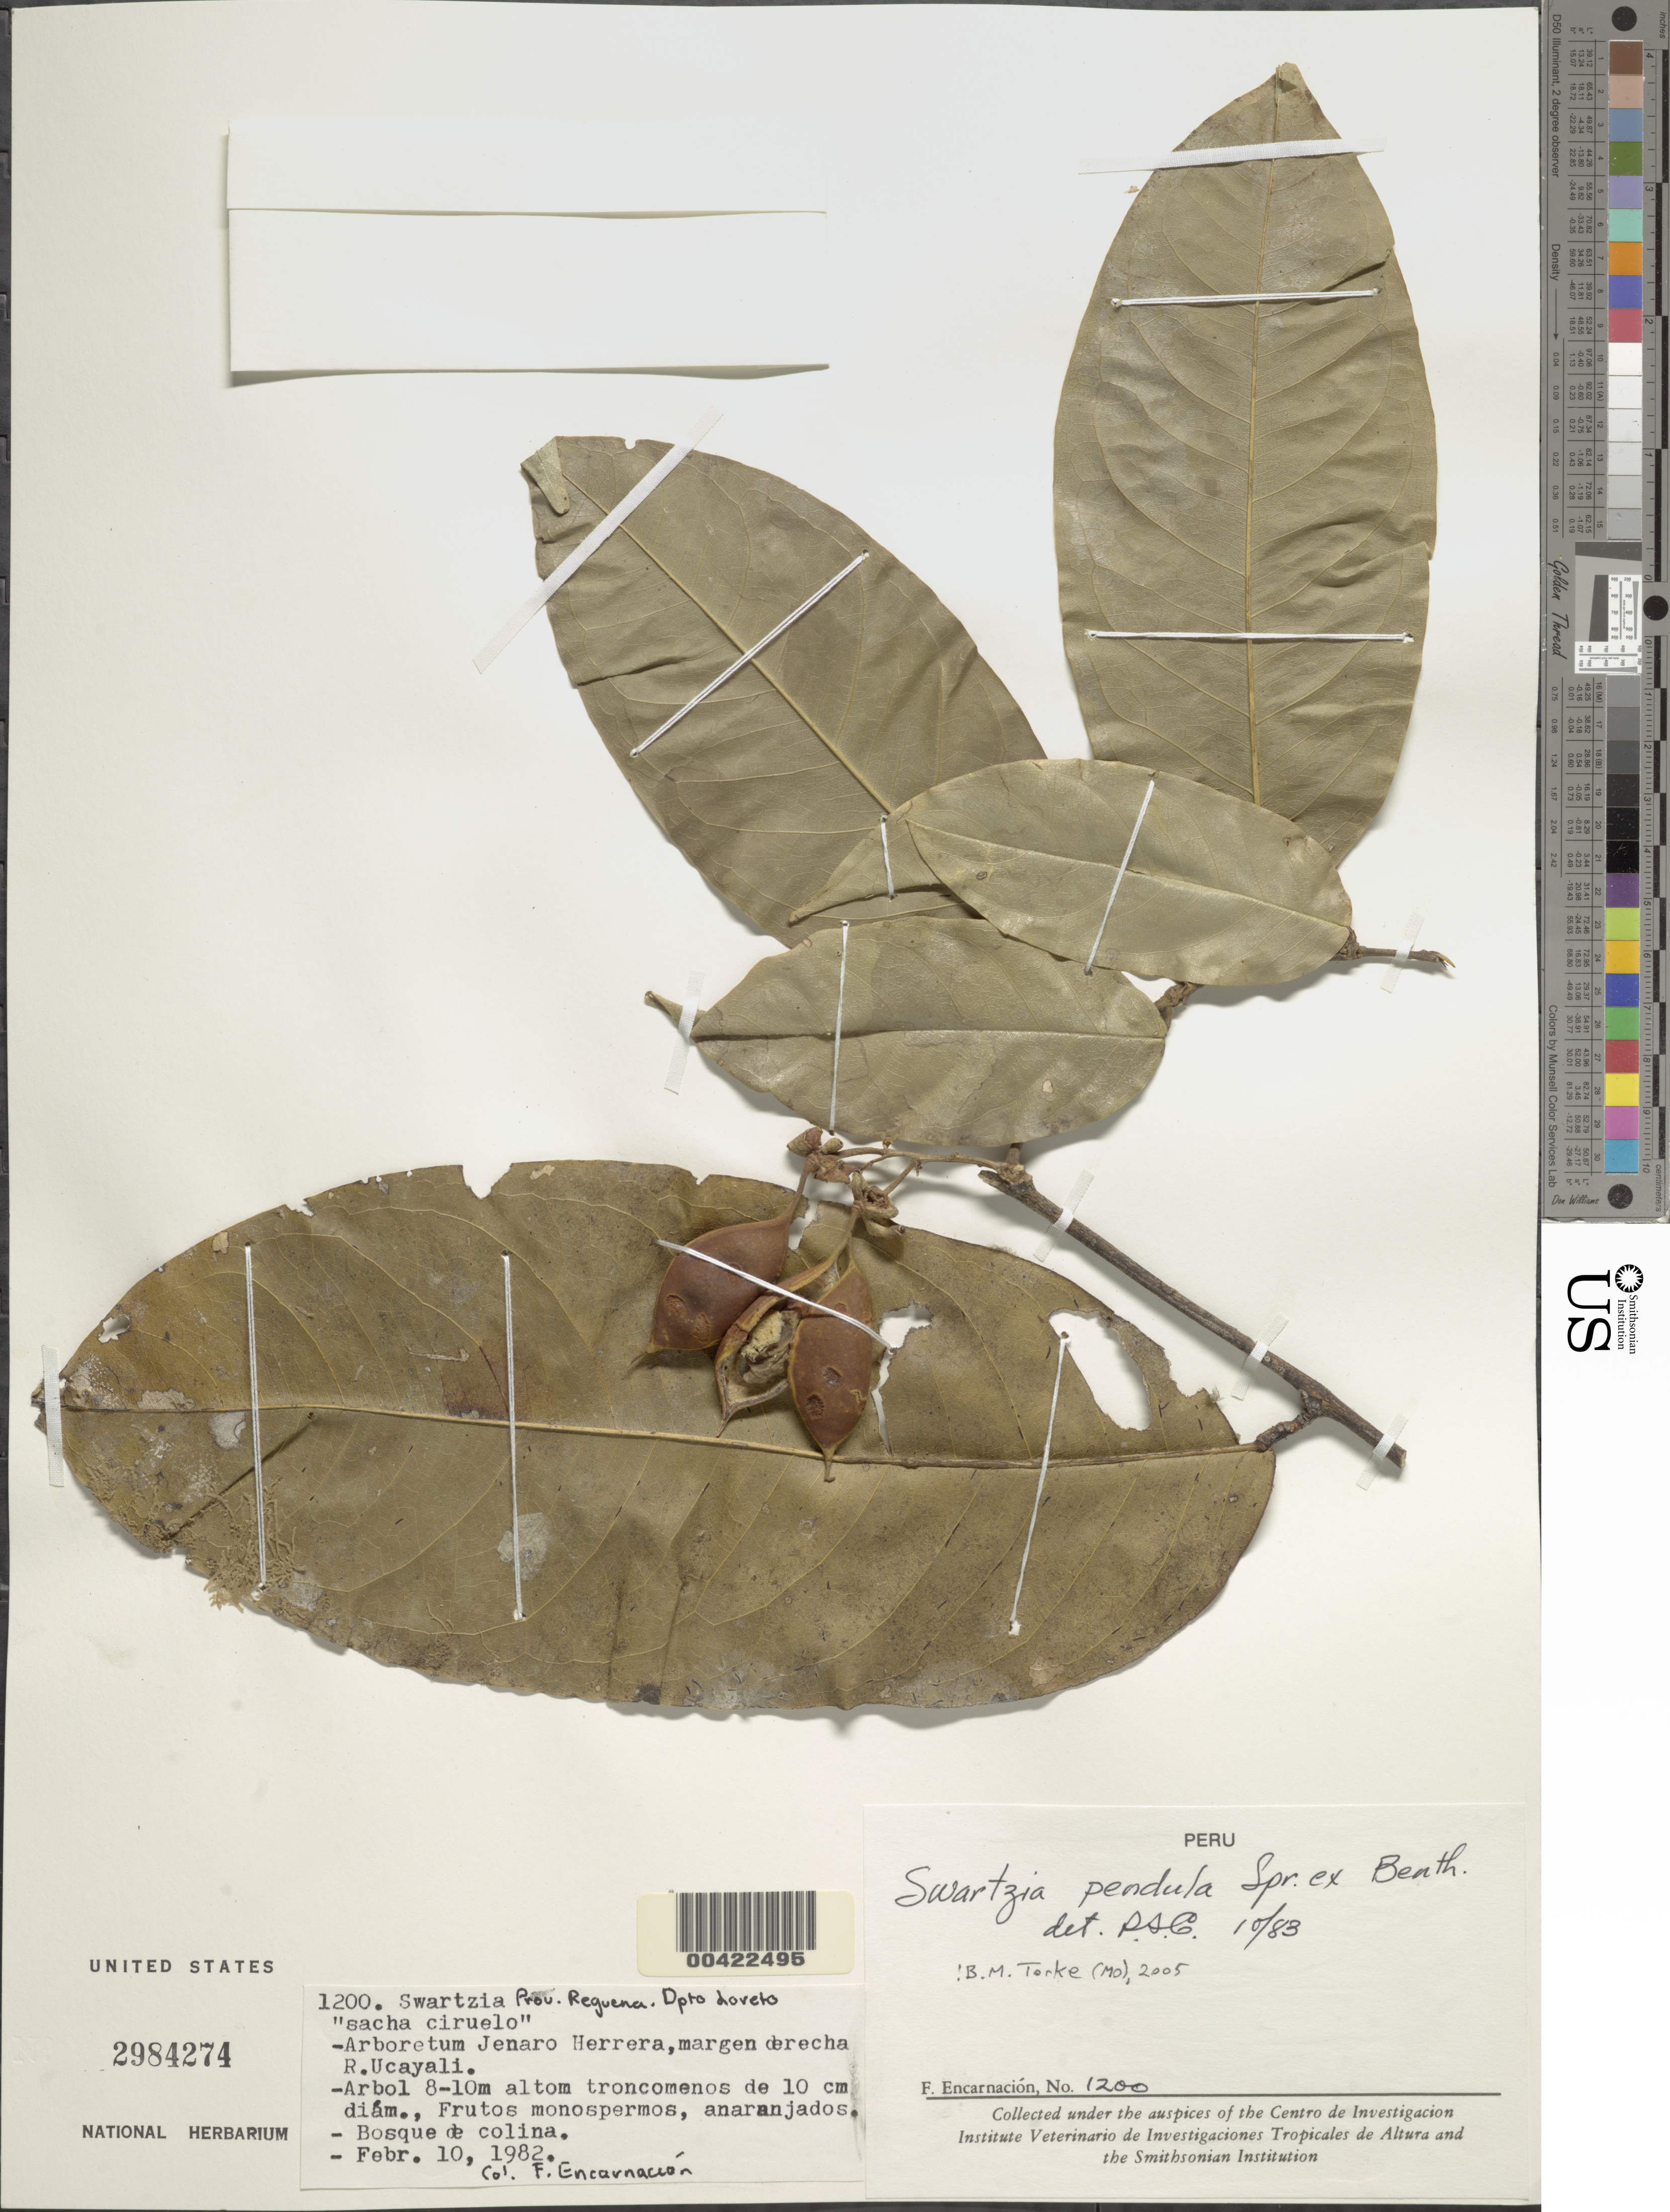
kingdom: Plantae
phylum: Tracheophyta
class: Magnoliopsida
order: Fabales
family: Fabaceae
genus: Swartzia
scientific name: Swartzia pendula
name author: Spruce ex Benth.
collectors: F. Encarnación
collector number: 1200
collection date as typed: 10 Feb 1982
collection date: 1982-02-10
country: Peru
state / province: Loreto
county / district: Requena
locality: Arboretum jenaro herrera; rio ucayali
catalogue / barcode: US 2984274